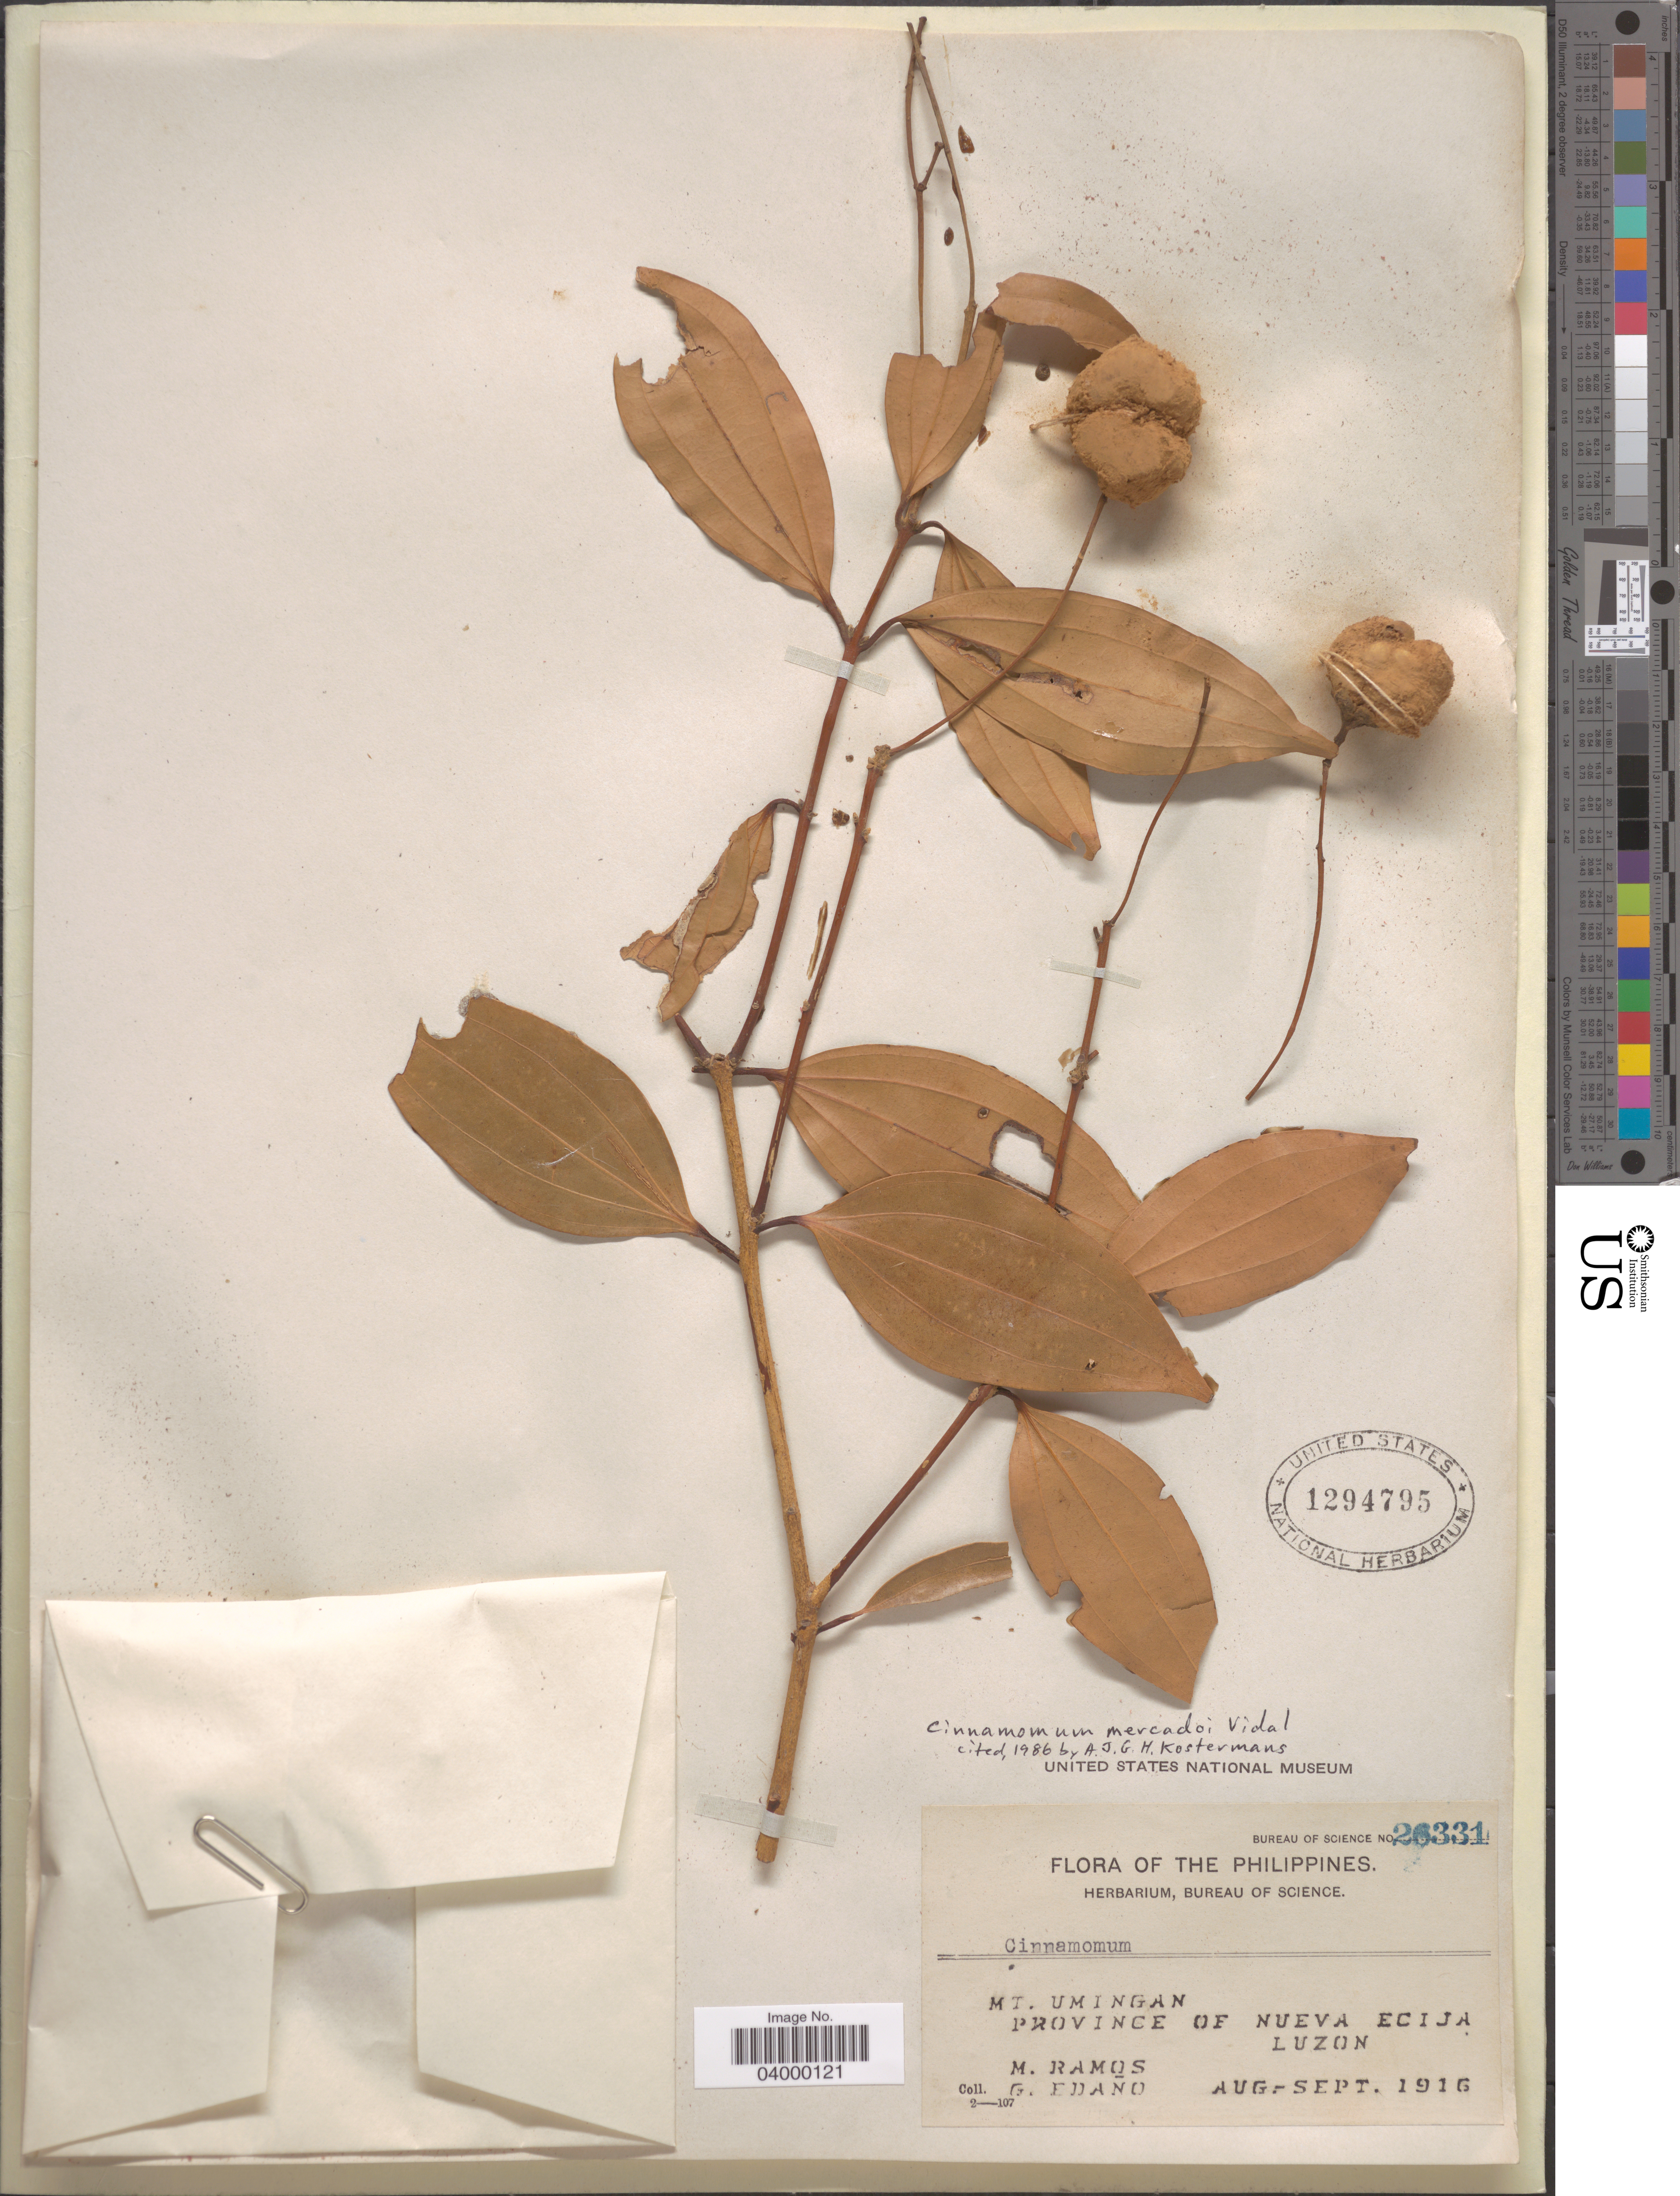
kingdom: Plantae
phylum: Tracheophyta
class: Magnoliopsida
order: Laurales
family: Lauraceae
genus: Cinnamomum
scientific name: Cinnamomum mercadoi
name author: Vidal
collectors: M. Ramos & G. Edaño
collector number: Bureau of Science 26331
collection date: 1916-08/1916-09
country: Philippines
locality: Mt. Umingan. Province of Nueva Ecjia. Luzon.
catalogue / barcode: US 1294795